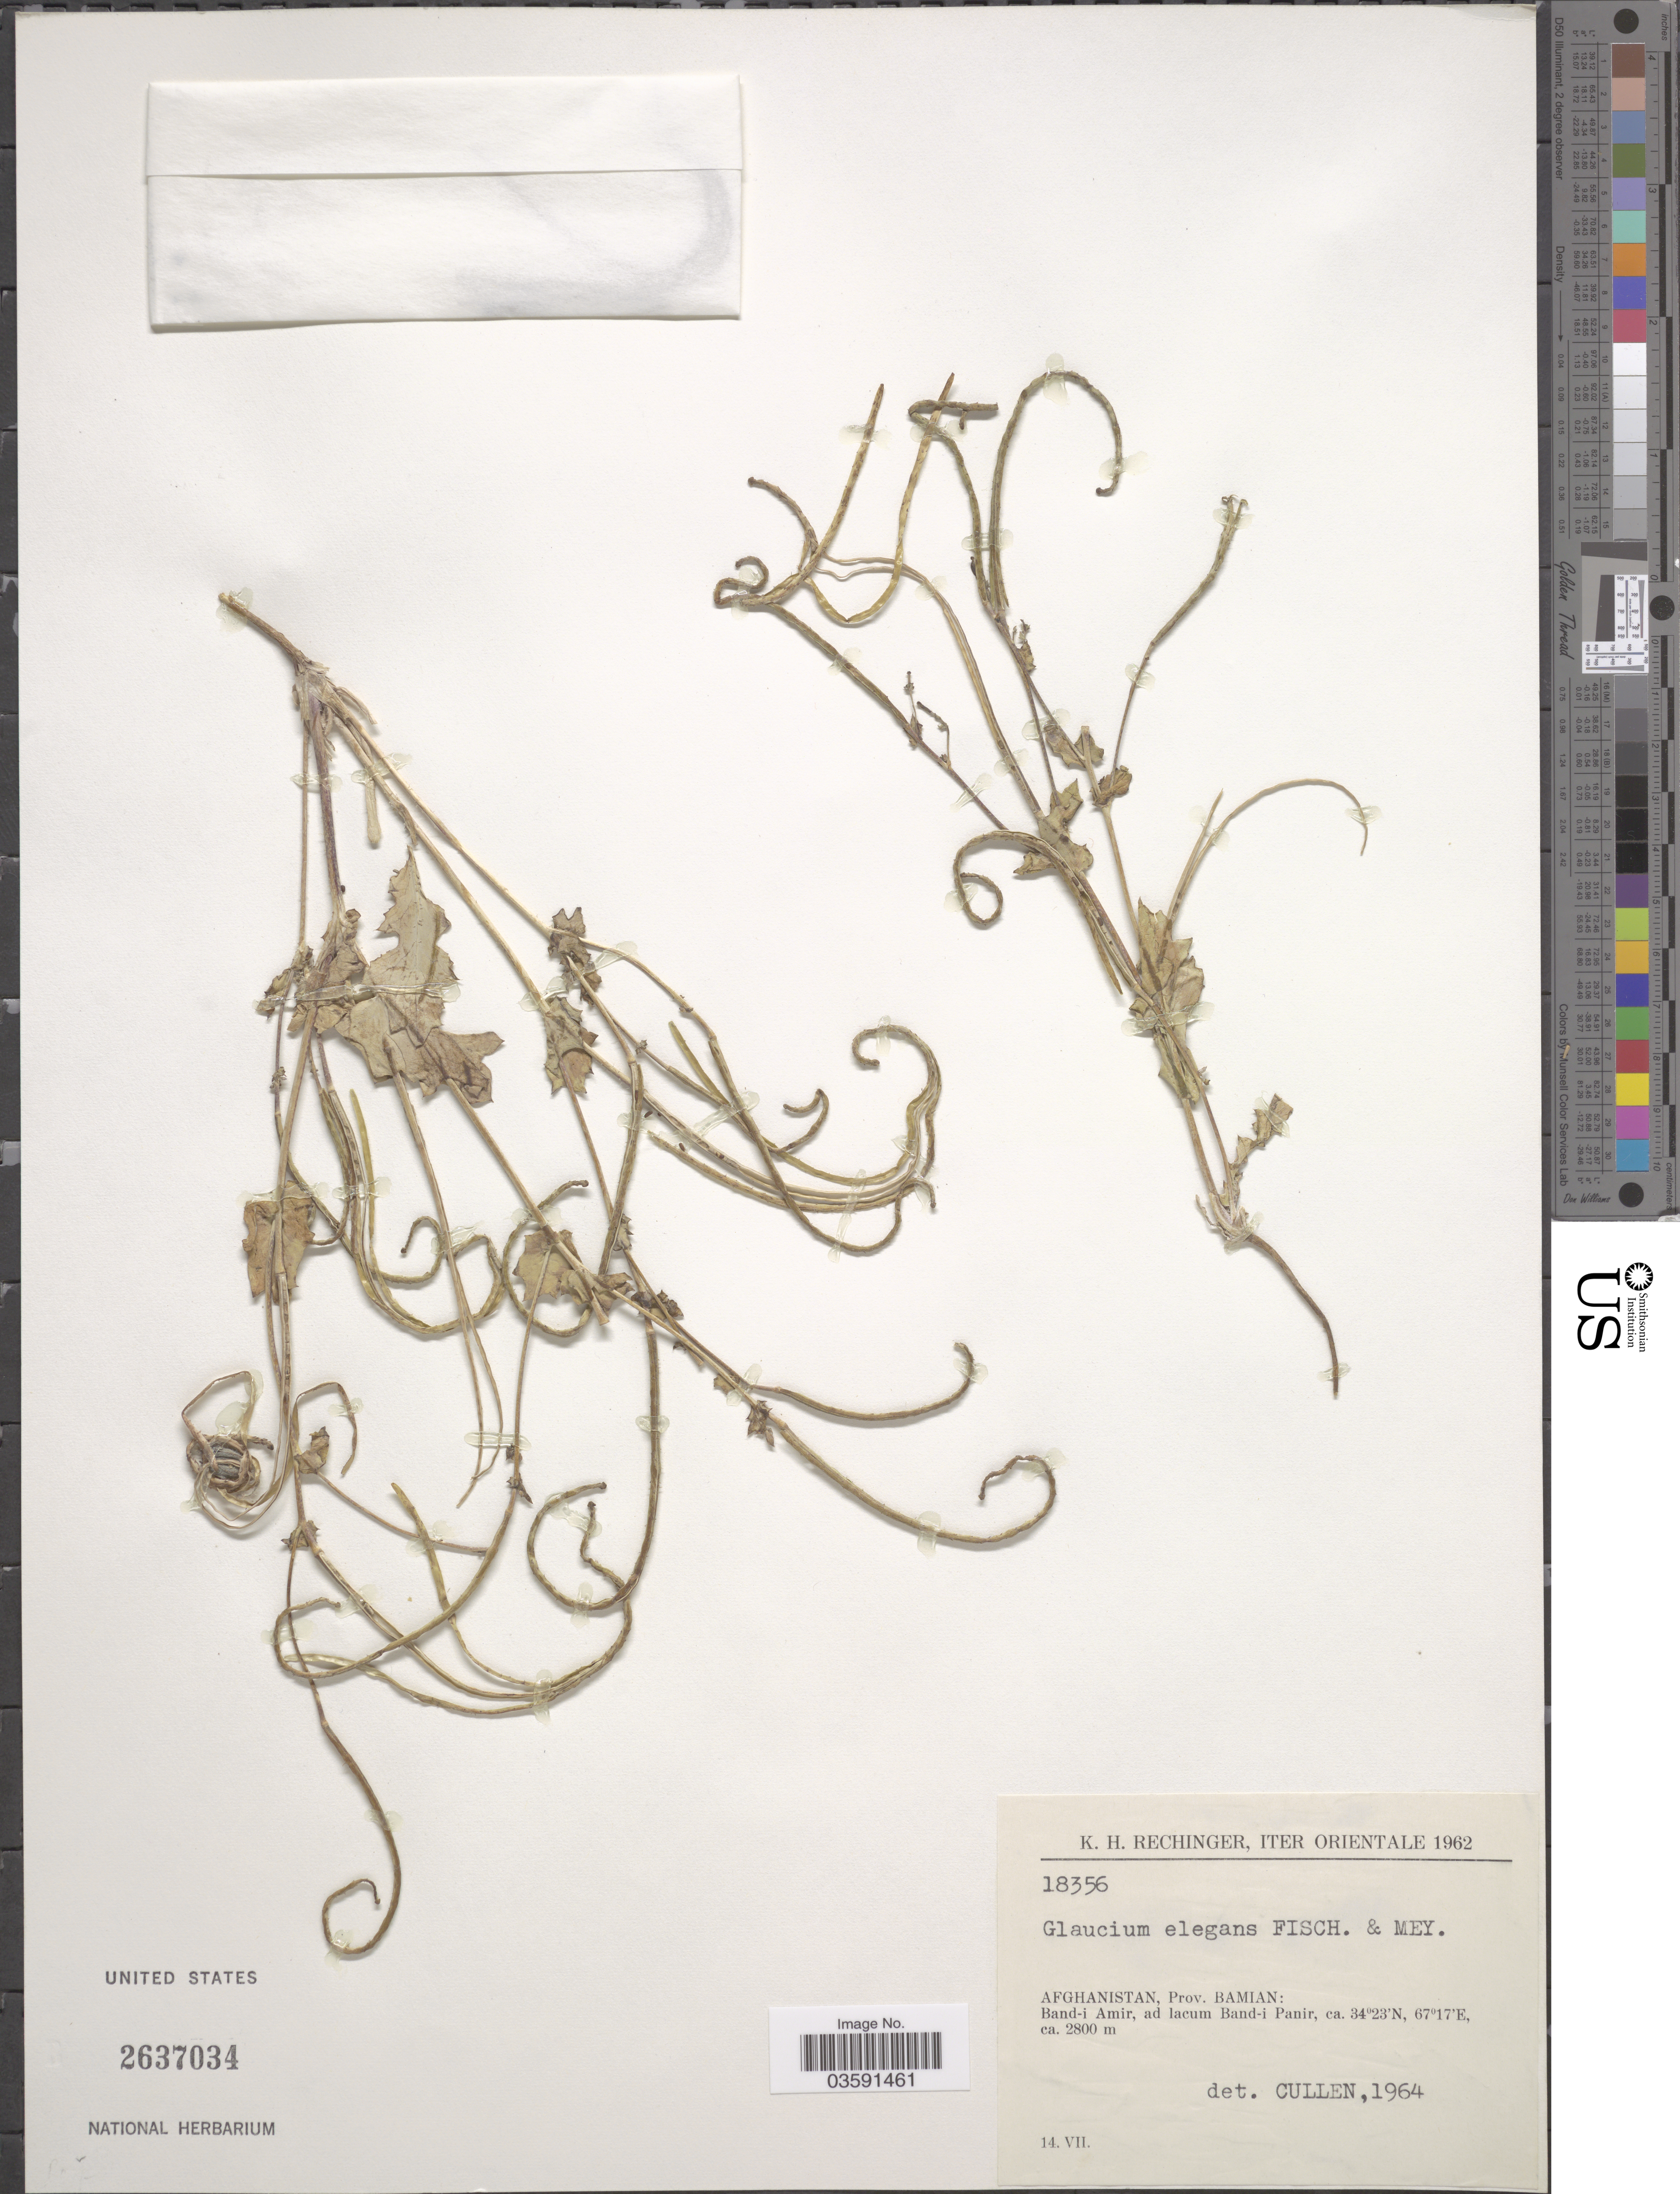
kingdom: Plantae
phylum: Tracheophyta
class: Magnoliopsida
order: Ranunculales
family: Papaveraceae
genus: Glaucium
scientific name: Glaucium elegans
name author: Fisch. & C.A. Mey.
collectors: K. H. Rechinger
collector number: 18356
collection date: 1962-07-14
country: Afghanistan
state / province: Bamian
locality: Iter Orientale. Band-i Amir, ad lacum Band-i Panir.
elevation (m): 2800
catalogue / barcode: US 2637034